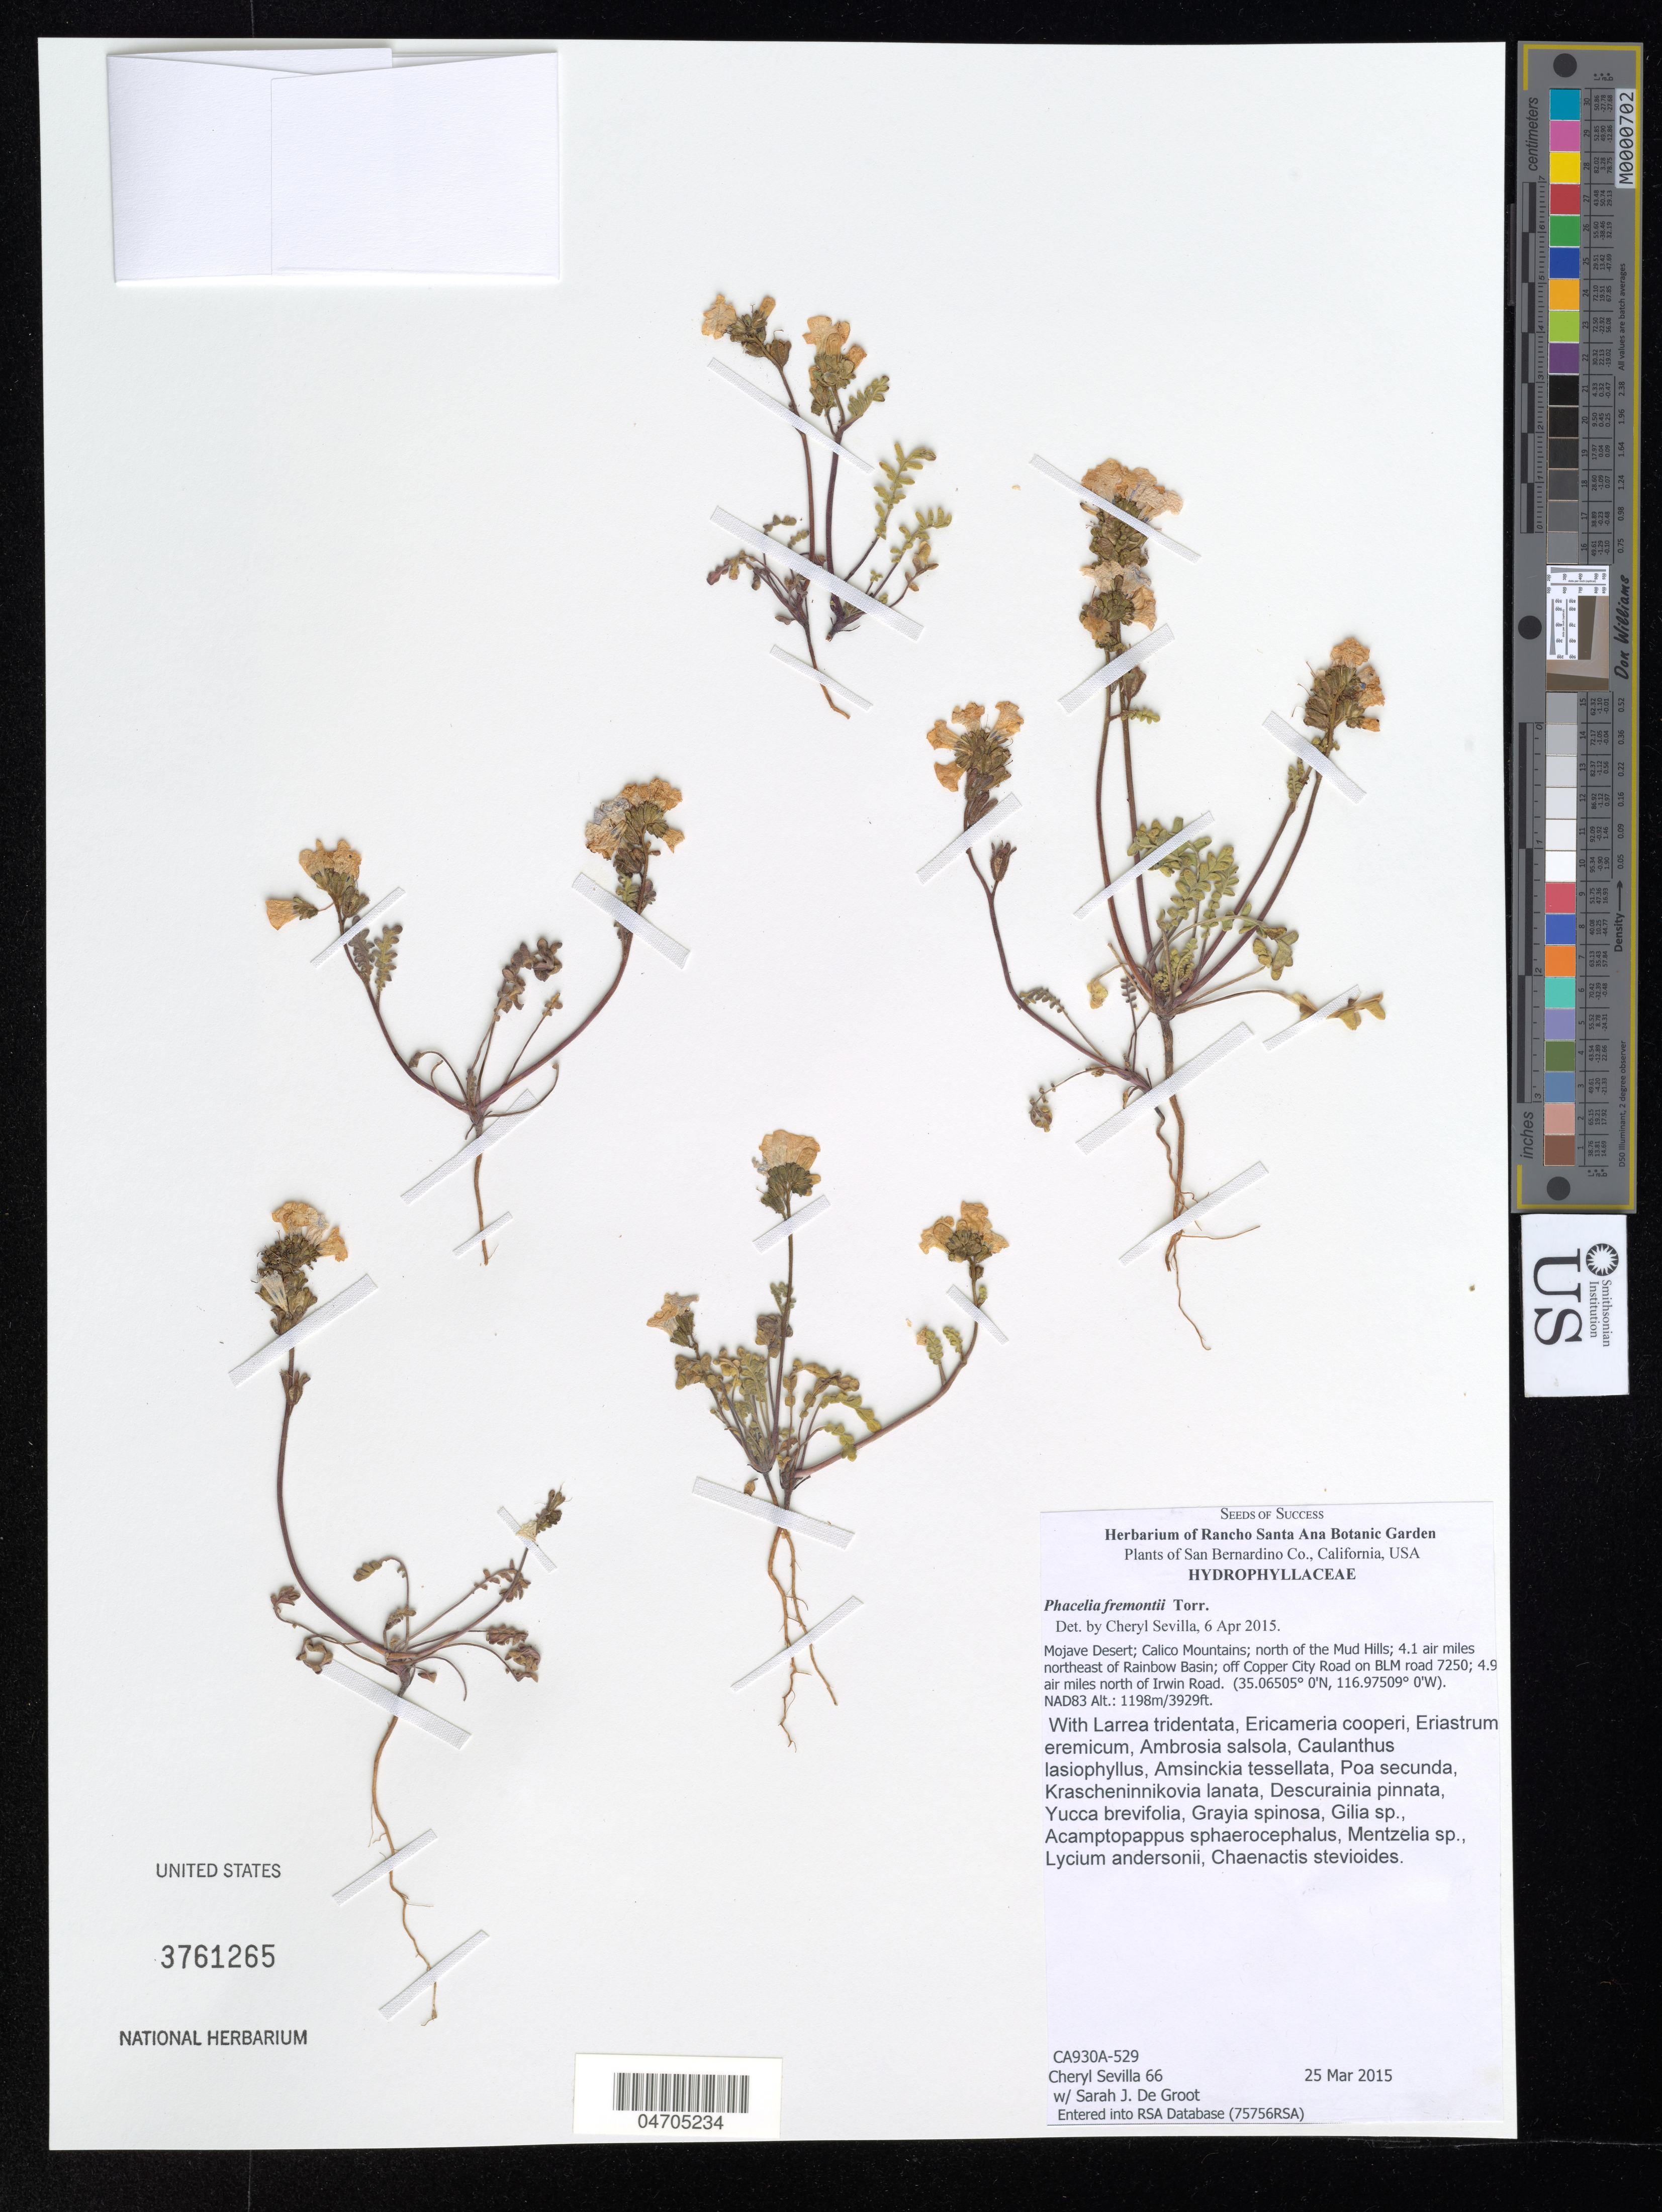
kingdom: Plantae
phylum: Tracheophyta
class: Magnoliopsida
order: Boraginales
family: Hydrophyllaceae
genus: Phacelia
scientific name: Phacelia fremontii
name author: Torr.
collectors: C. Sevilla & S. De Groot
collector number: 66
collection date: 2015-03-25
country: United States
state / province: California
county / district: San Bernardino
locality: San Bernardino Co. Mojave Desert; Calico Mountains; north of the Mud Hills; 4.1 air miles northeast of Rainbow Basin; off Copper City Road on BLM road 7250; 4.9 air miles north of Irwin Road.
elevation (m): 1198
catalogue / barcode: US 3761265